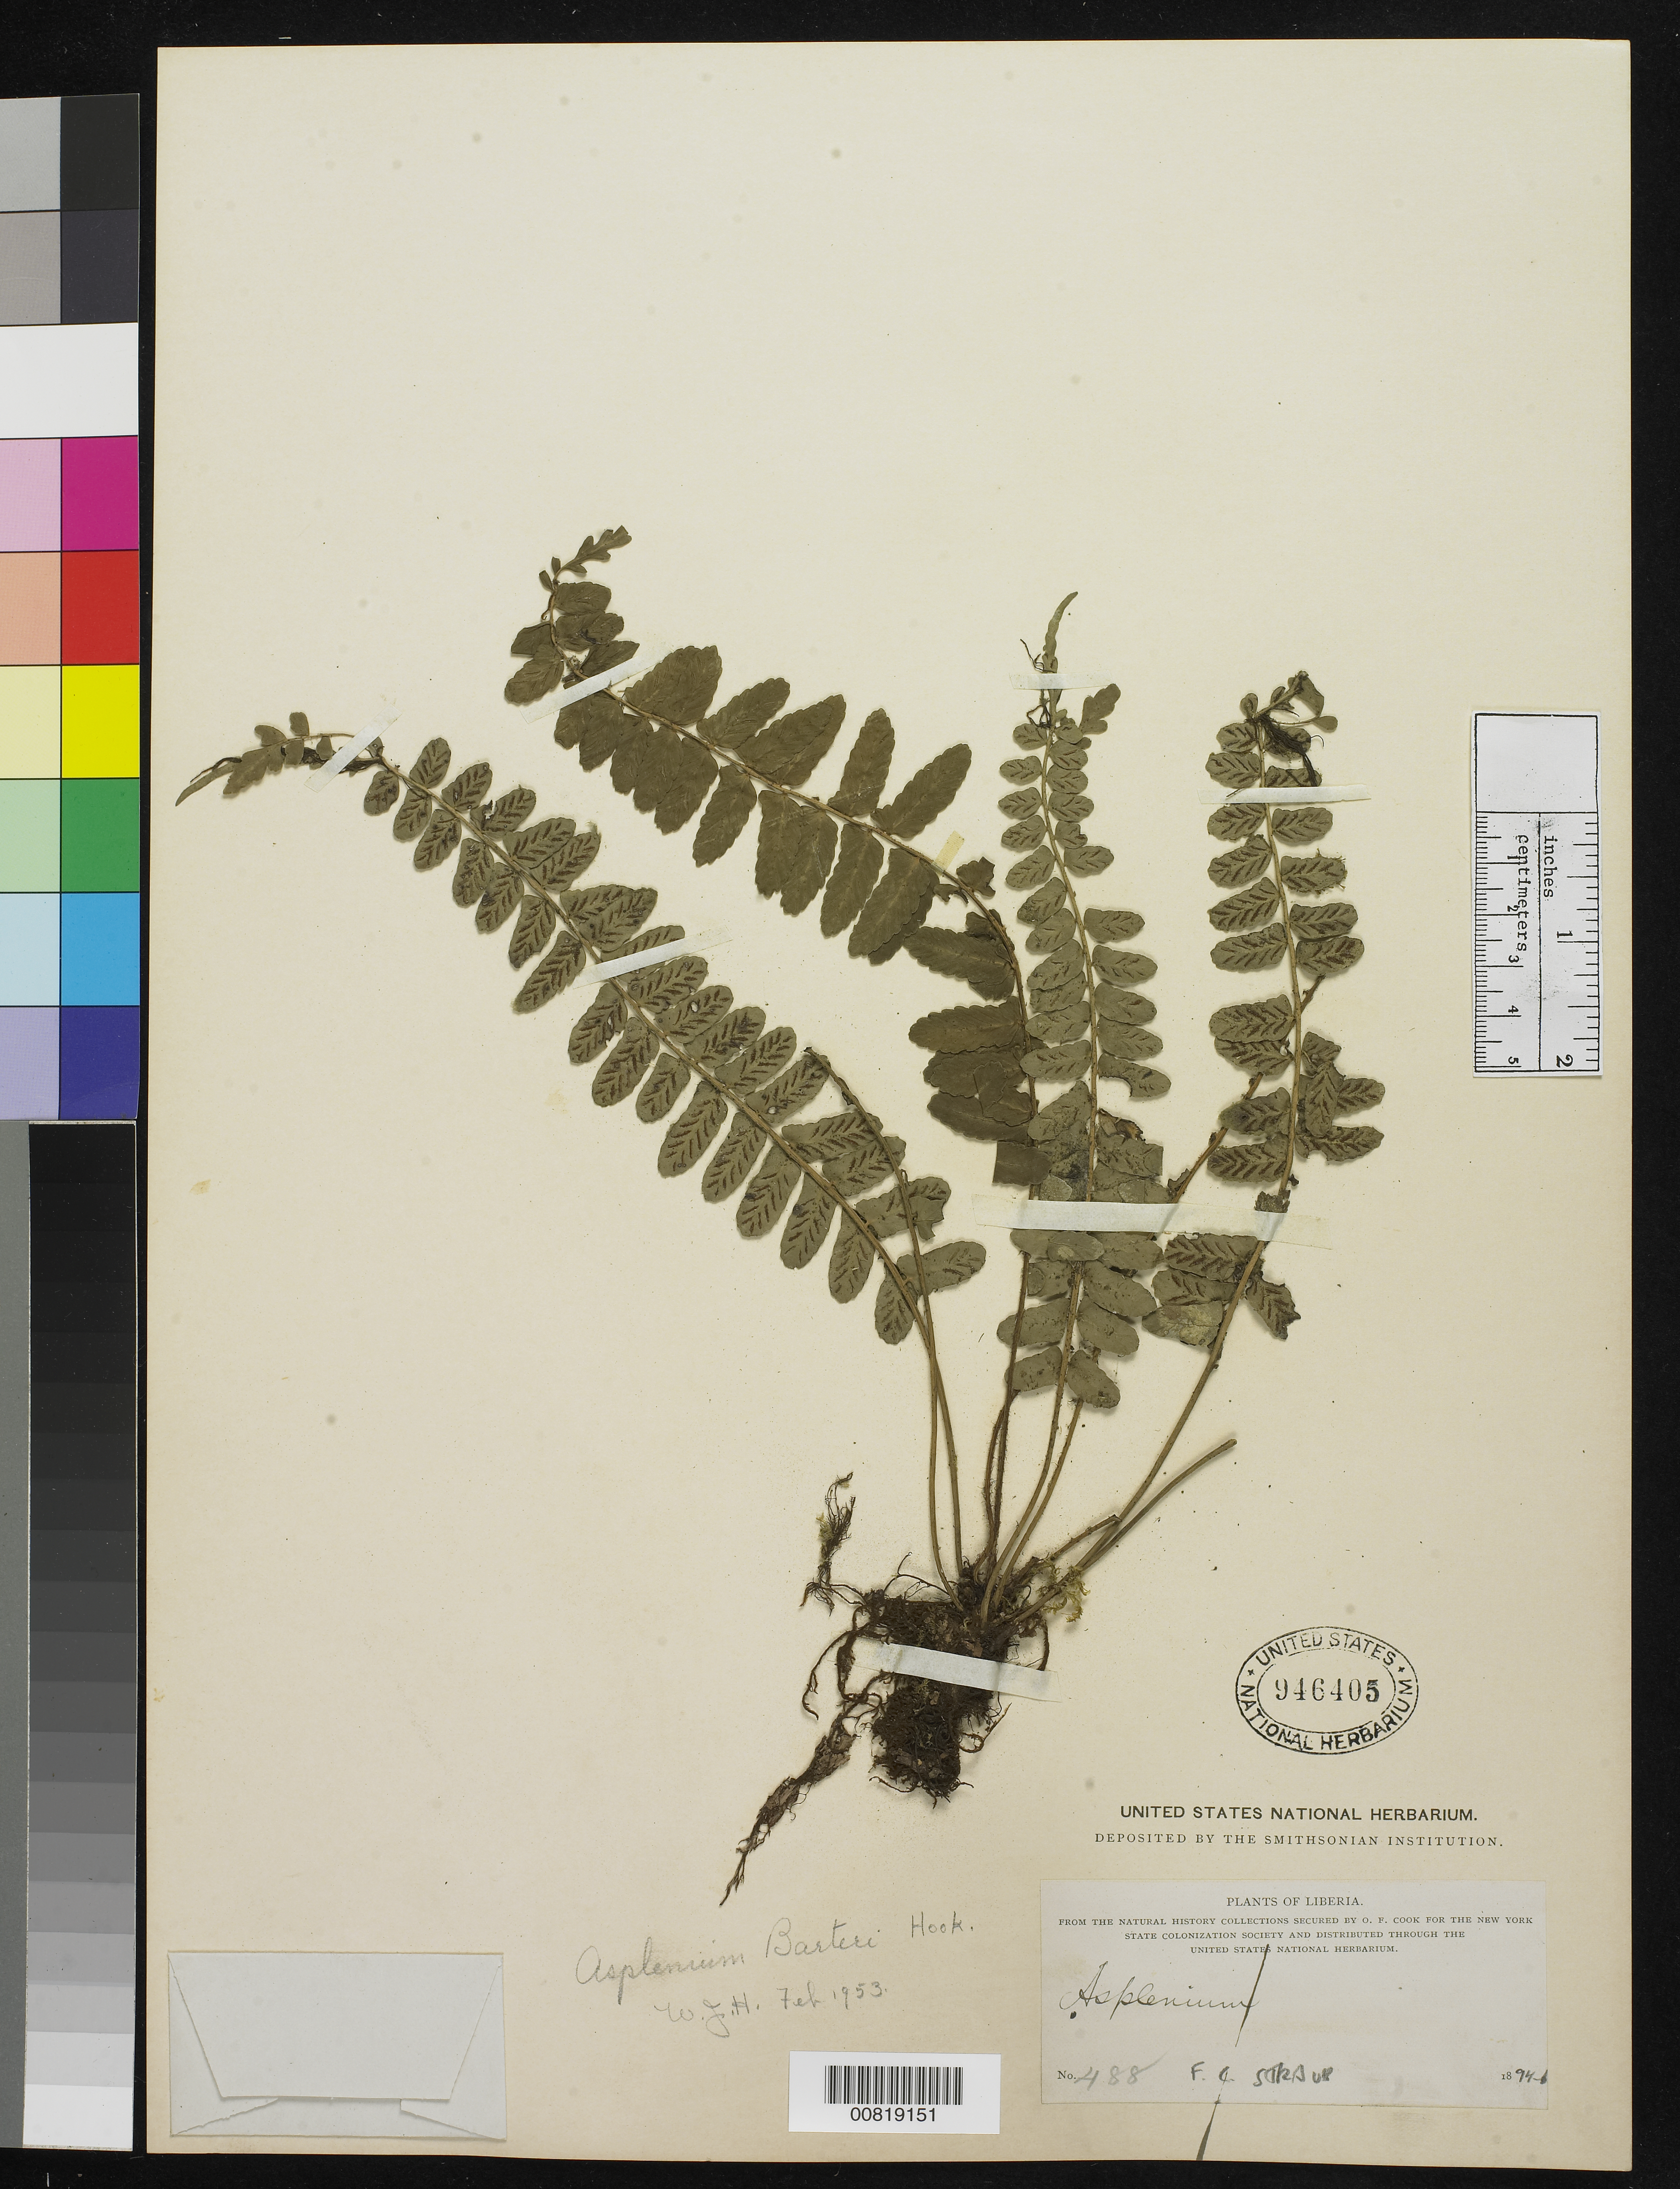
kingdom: Plantae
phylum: Tracheophyta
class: Polypodiopsida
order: Polypodiales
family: Aspleniaceae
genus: Asplenium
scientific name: Asplenium barteri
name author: Hook.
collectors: F. Straub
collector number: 488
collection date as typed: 1894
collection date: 1894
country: Liberia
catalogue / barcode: US 946405